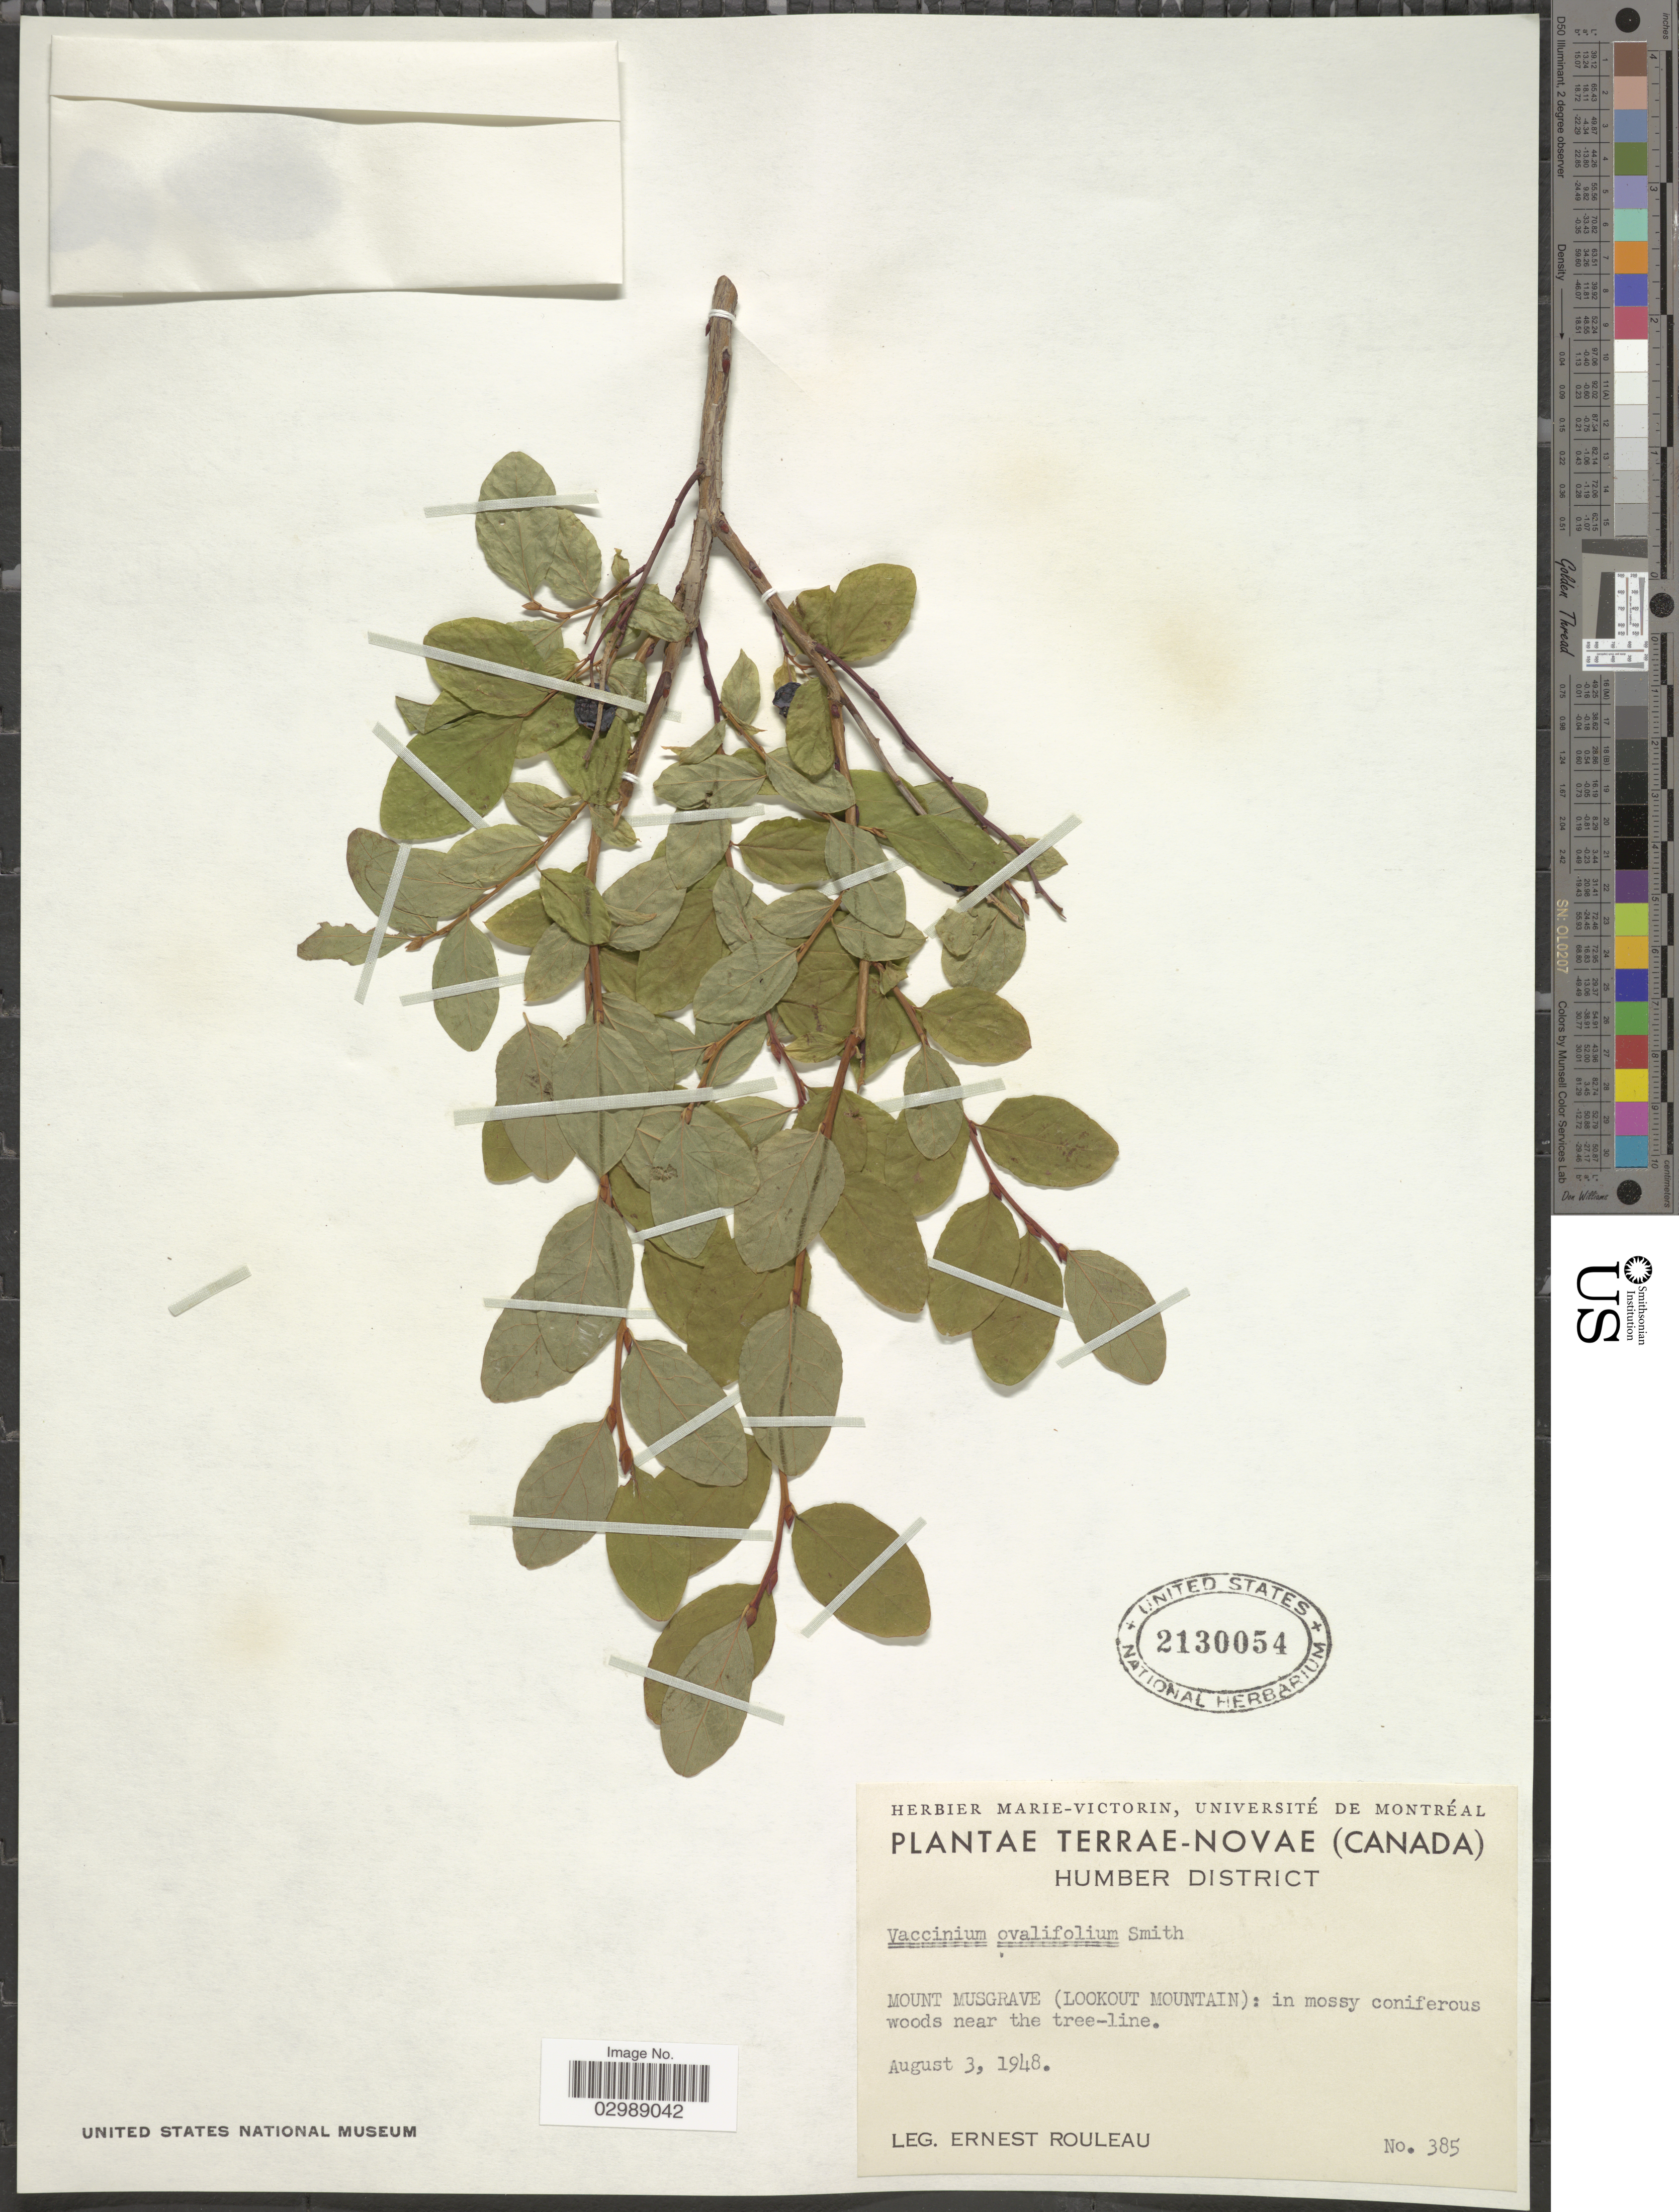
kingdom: Plantae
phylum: Tracheophyta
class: Magnoliopsida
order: Ericales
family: Ericaceae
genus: Vaccinium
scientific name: Vaccinium ovalifolium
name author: Sm.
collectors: E. Rouleau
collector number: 385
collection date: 1948-08-03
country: Canada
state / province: Newfoundland and Labrador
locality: Terrae-Novae. Humber District. Mount Musgrave (Lookout Mountain).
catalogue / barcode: US 2130054